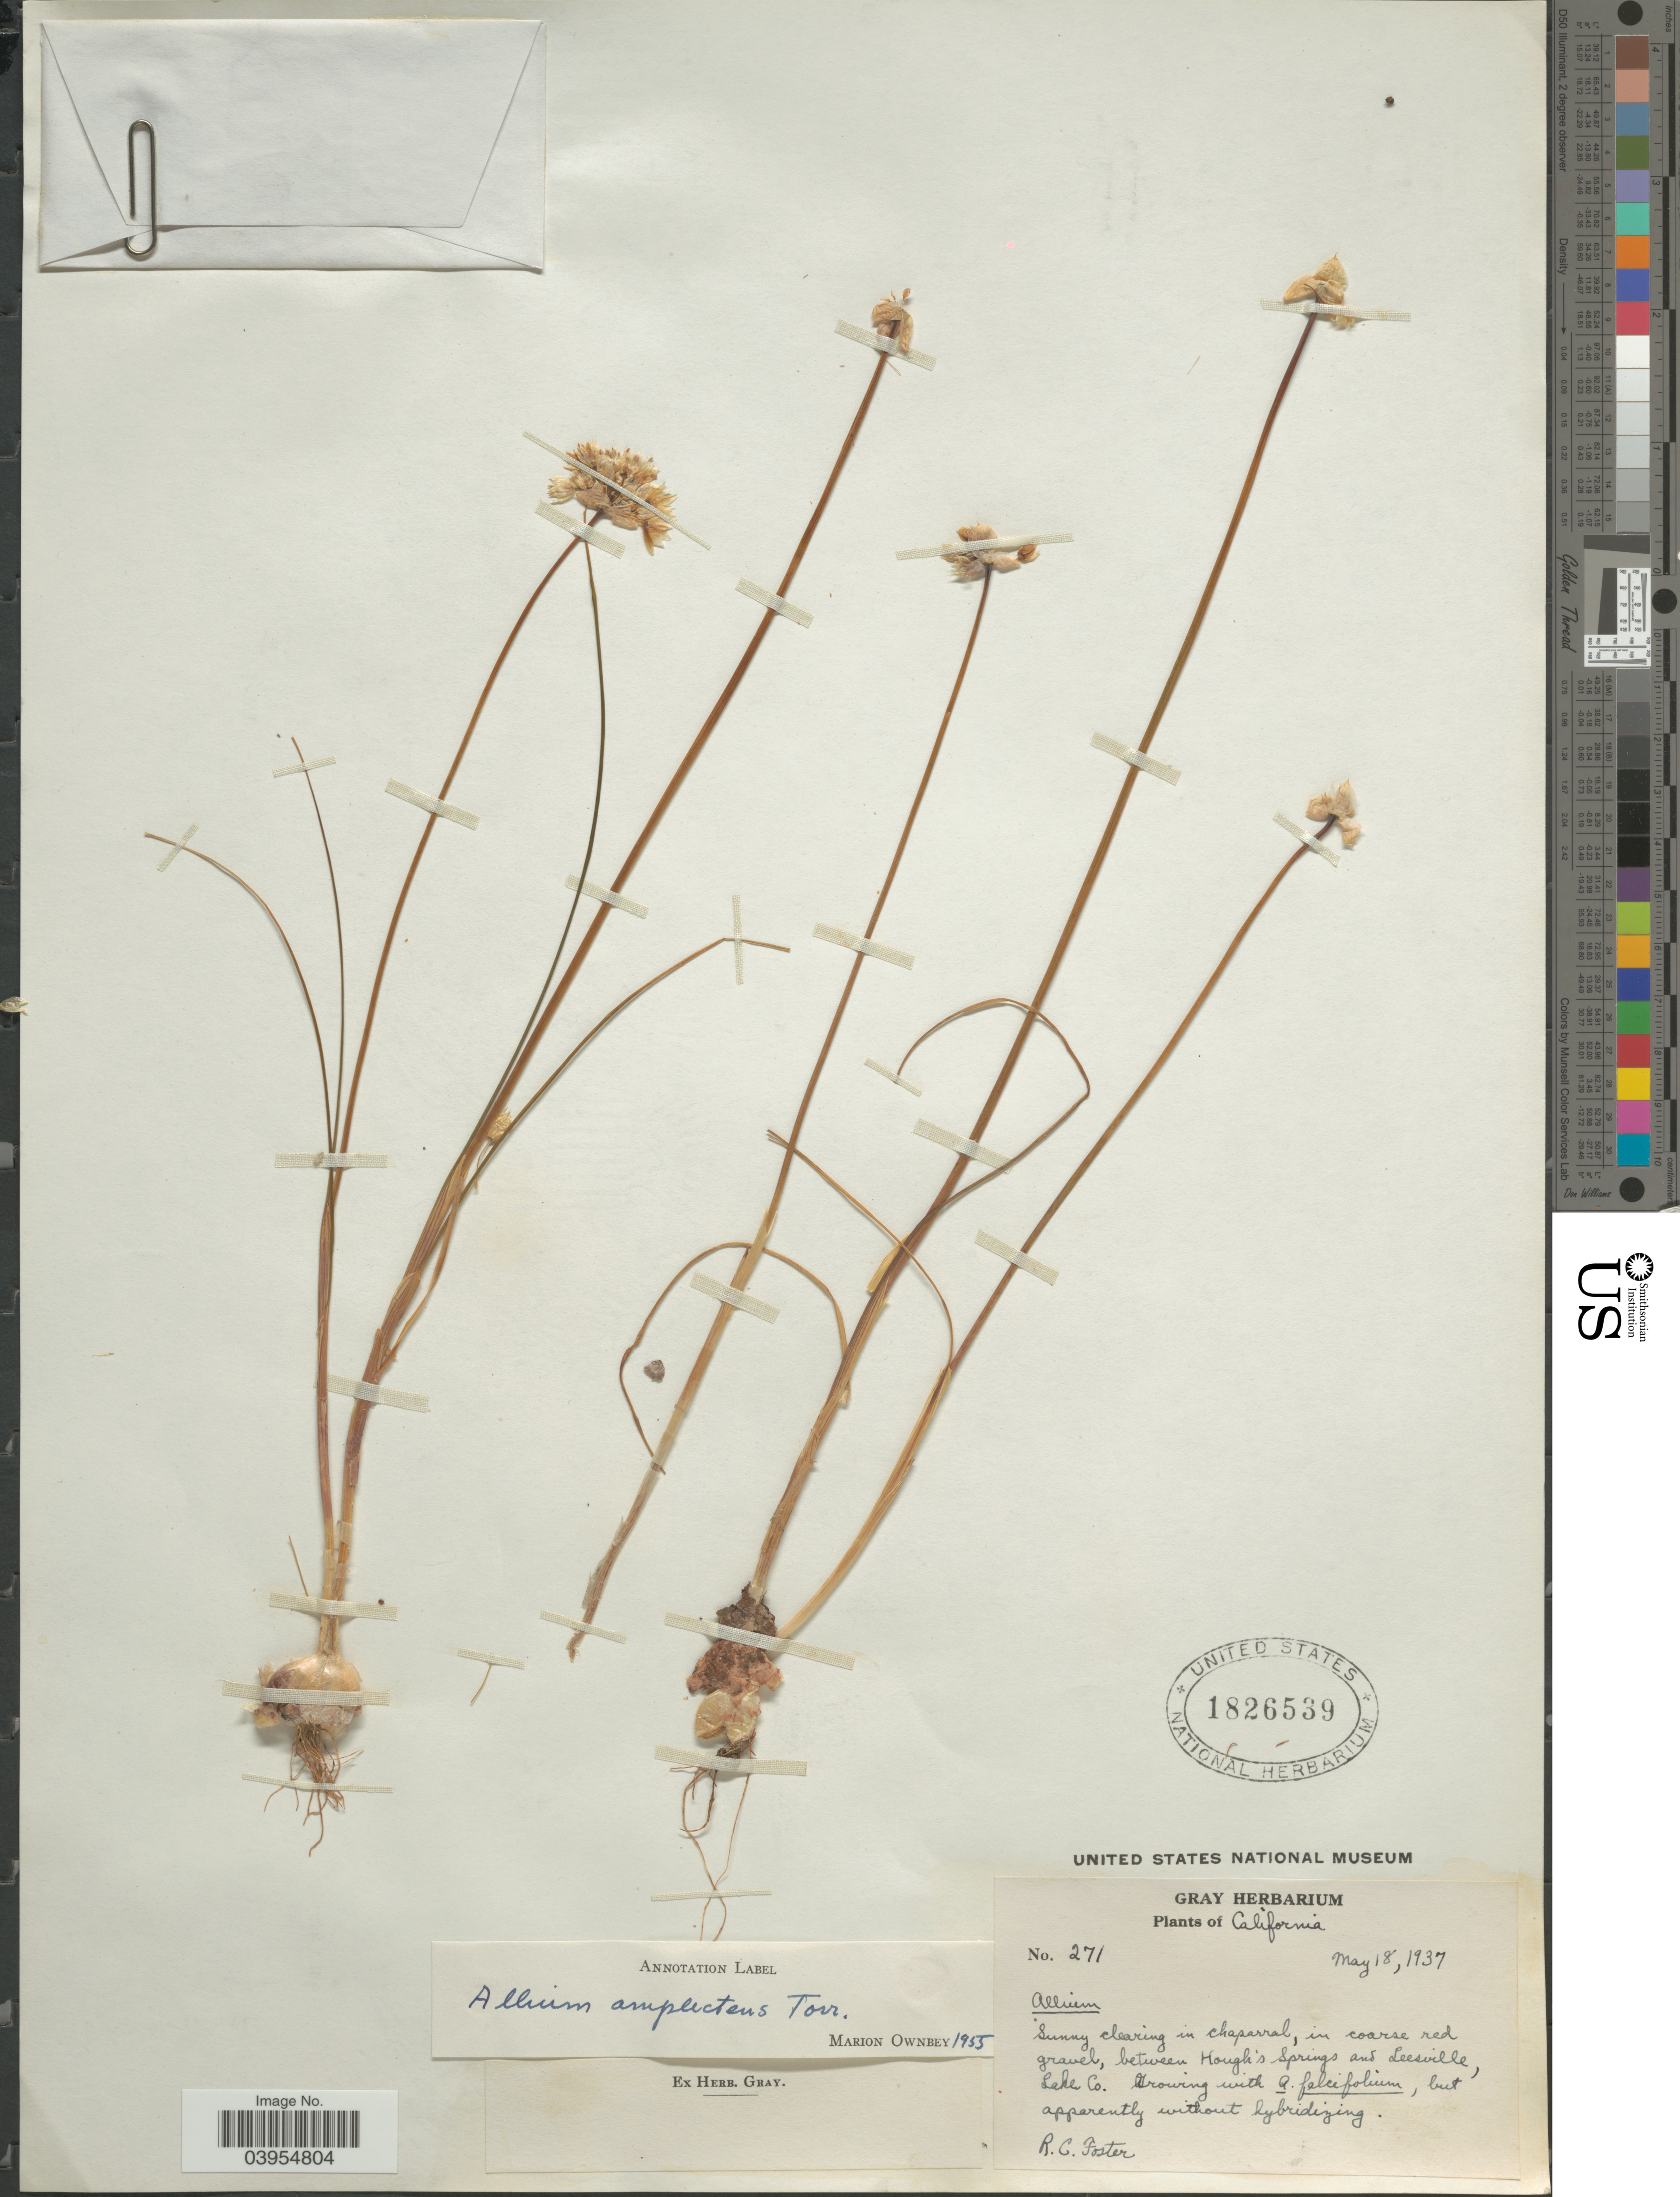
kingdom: Plantae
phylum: Tracheophyta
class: Liliopsida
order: Asparagales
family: Amaryllidaceae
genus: Allium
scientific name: Allium amplectens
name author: Torr.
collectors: R. C. Foster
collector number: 271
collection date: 1937-05-18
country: United States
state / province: California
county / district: Lake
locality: Sunny clearing in chaparral, in coarse red gravel, between Hough's Springs and Leesville, Lake Co.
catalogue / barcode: US 1826539